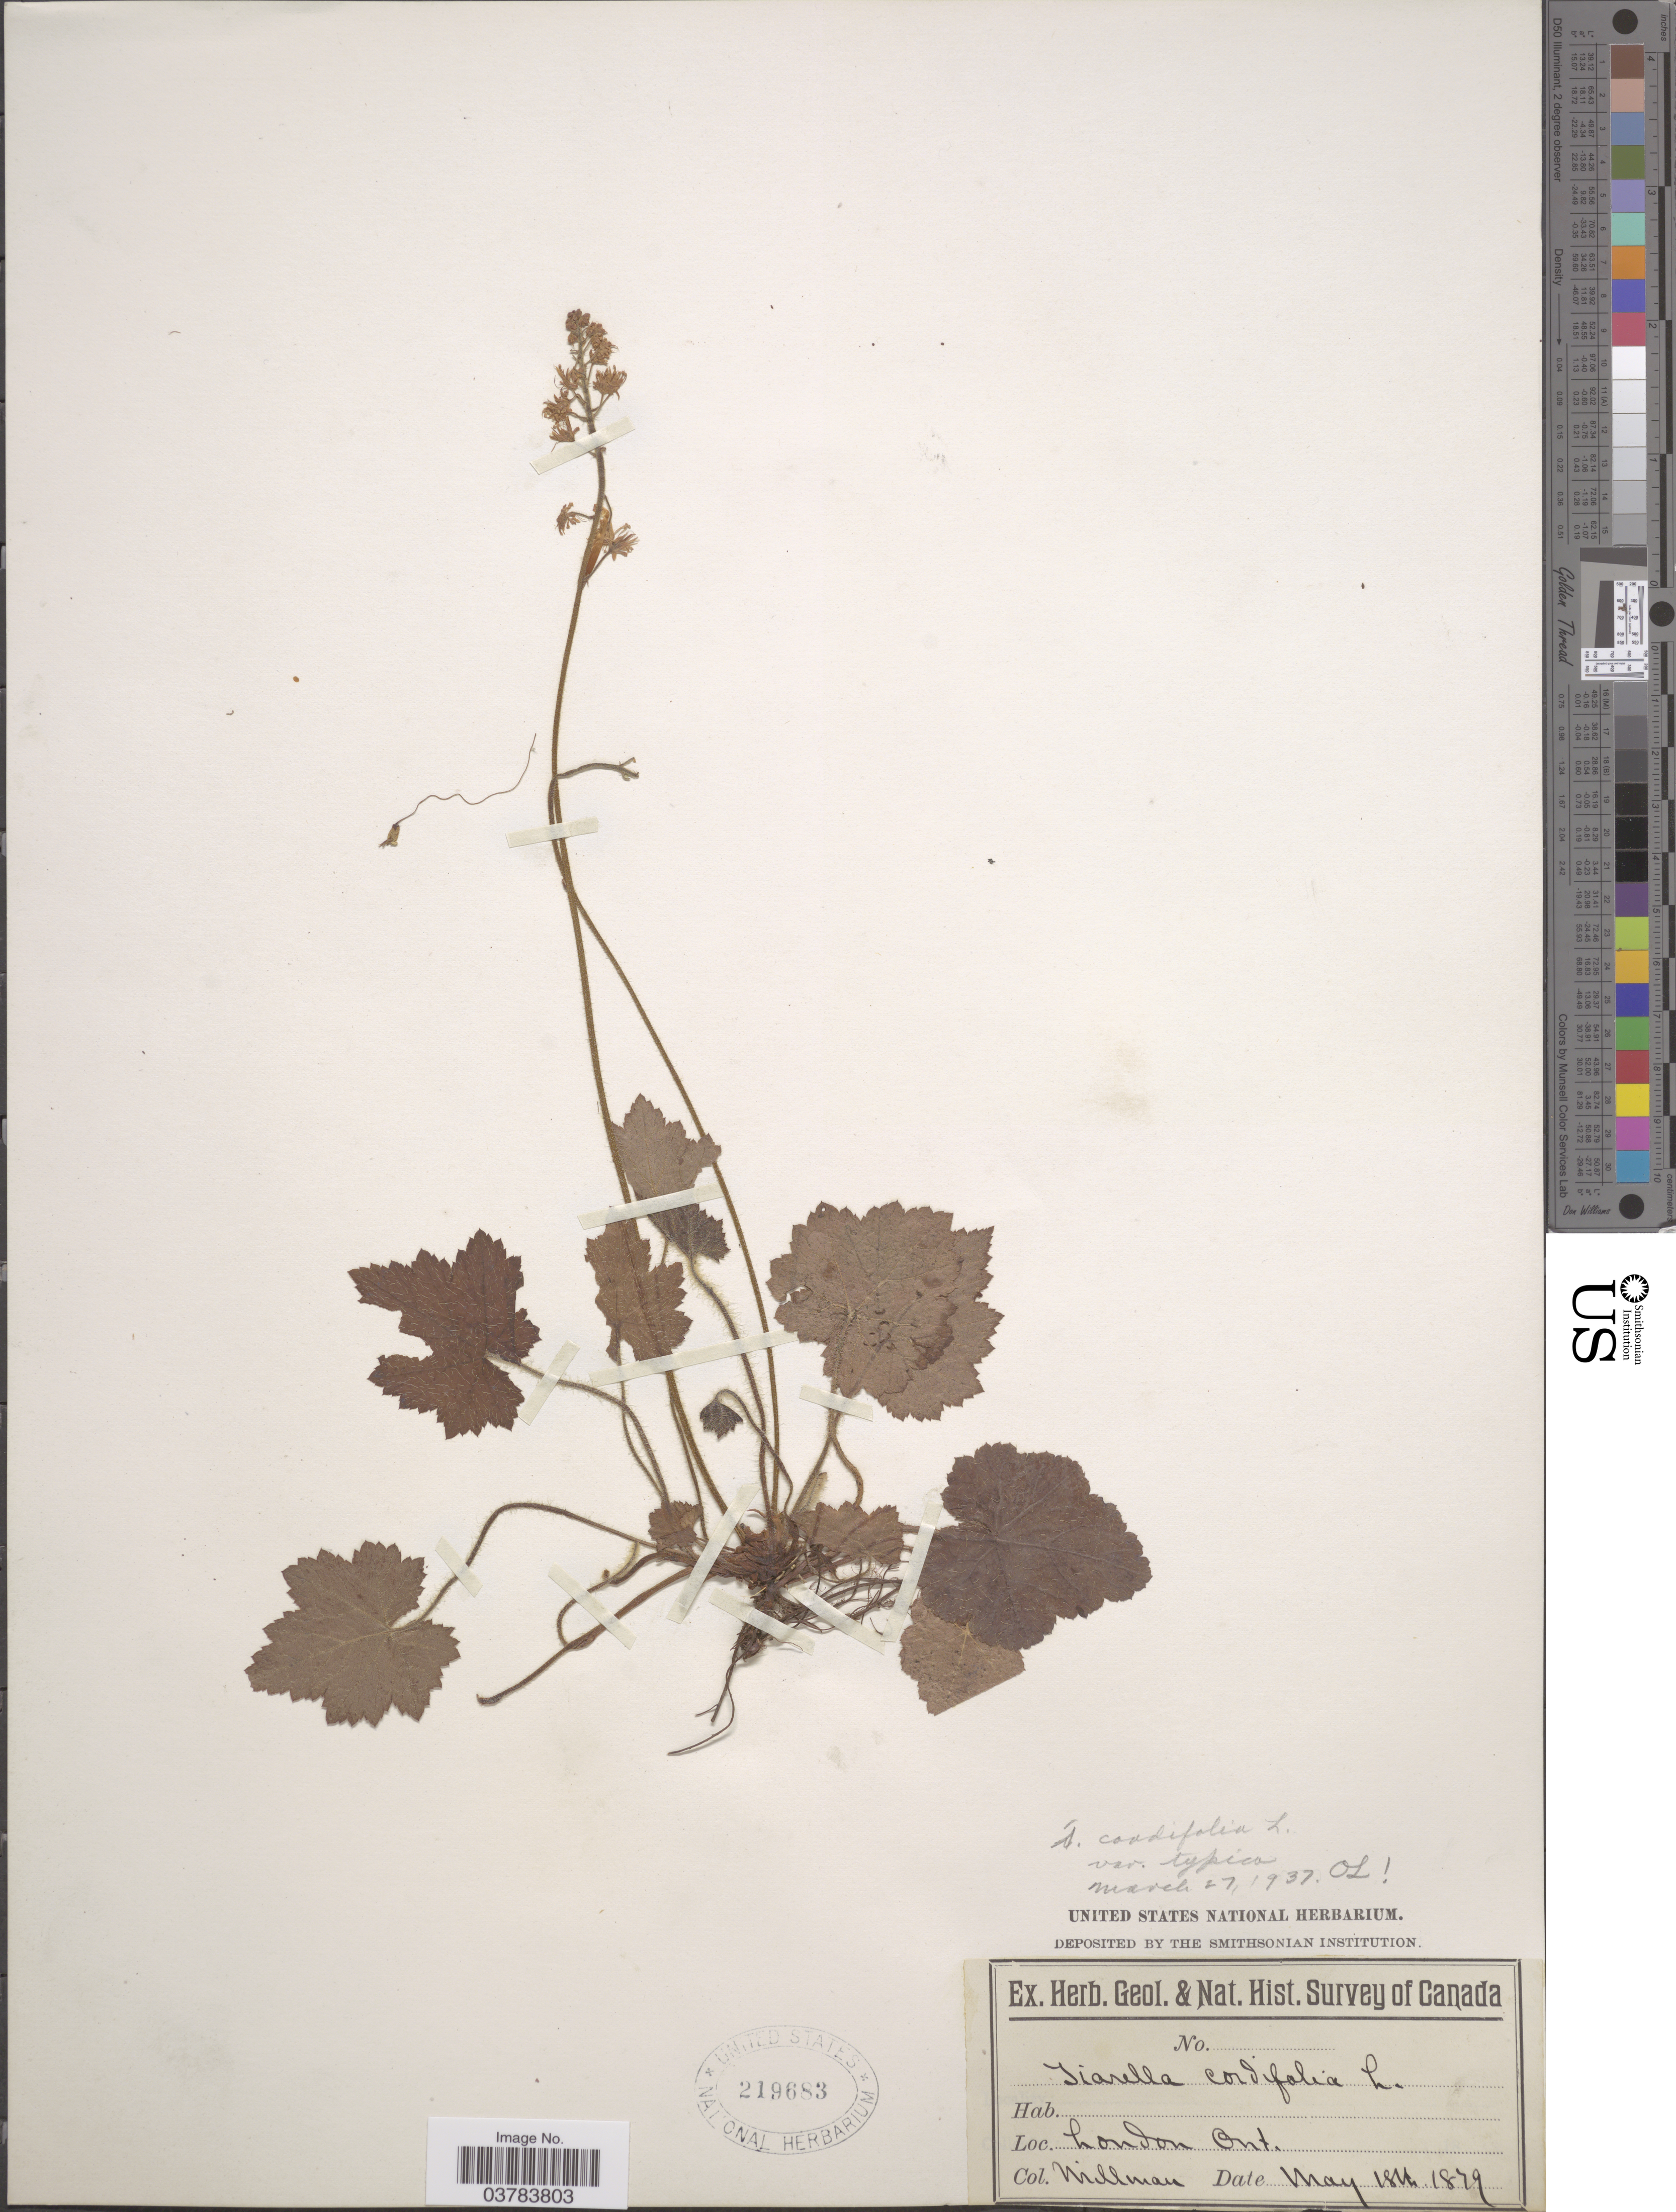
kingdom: Plantae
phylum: Tracheophyta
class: Magnoliopsida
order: Saxifragales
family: Saxifragaceae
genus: Tiarella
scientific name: Tiarella cordifolia var. typica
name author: Lakela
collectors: Millman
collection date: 1879-05-18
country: Canada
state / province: Ontario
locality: Geol. & Nat. Hist. Survey of Canada. London.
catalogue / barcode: US 219683